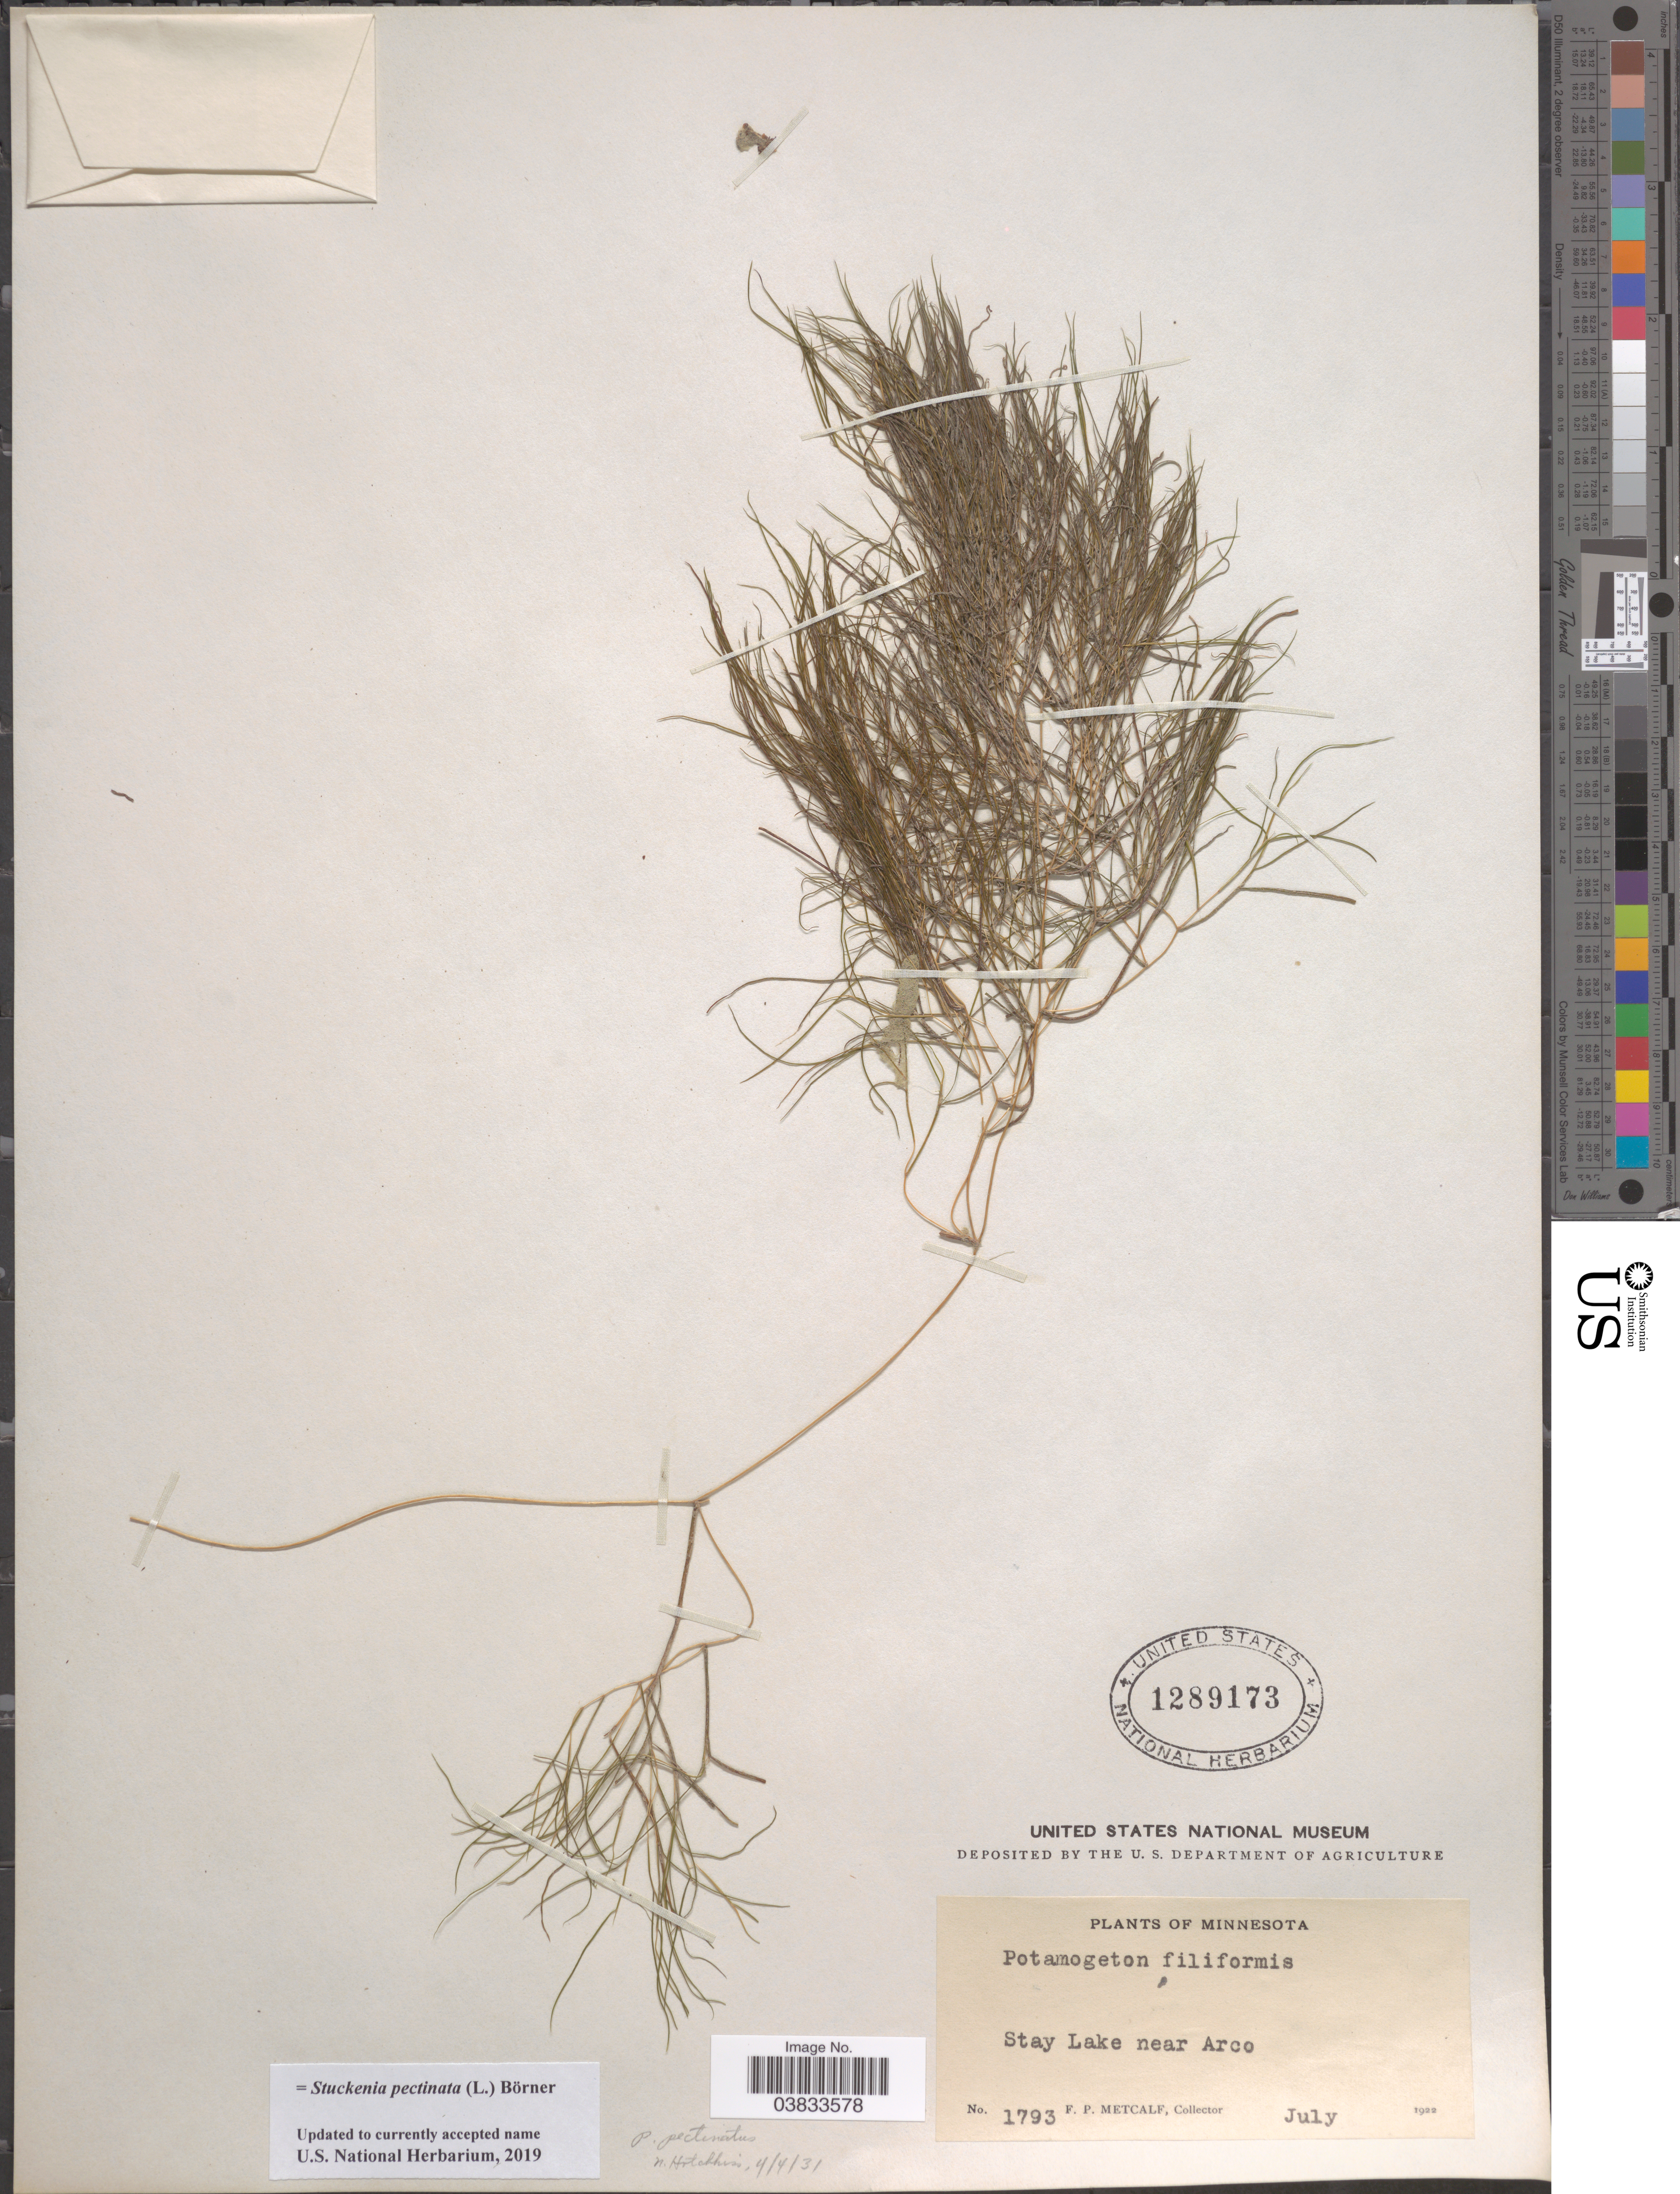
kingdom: Plantae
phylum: Tracheophyta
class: Liliopsida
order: Alismatales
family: Potamogetonaceae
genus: Stuckenia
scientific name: Stuckenia pectinata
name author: (L.) Börner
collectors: F. Metcalf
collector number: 1793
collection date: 1922-07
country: United States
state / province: Minnesota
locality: Stay Lake near Arco.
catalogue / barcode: US 1289173